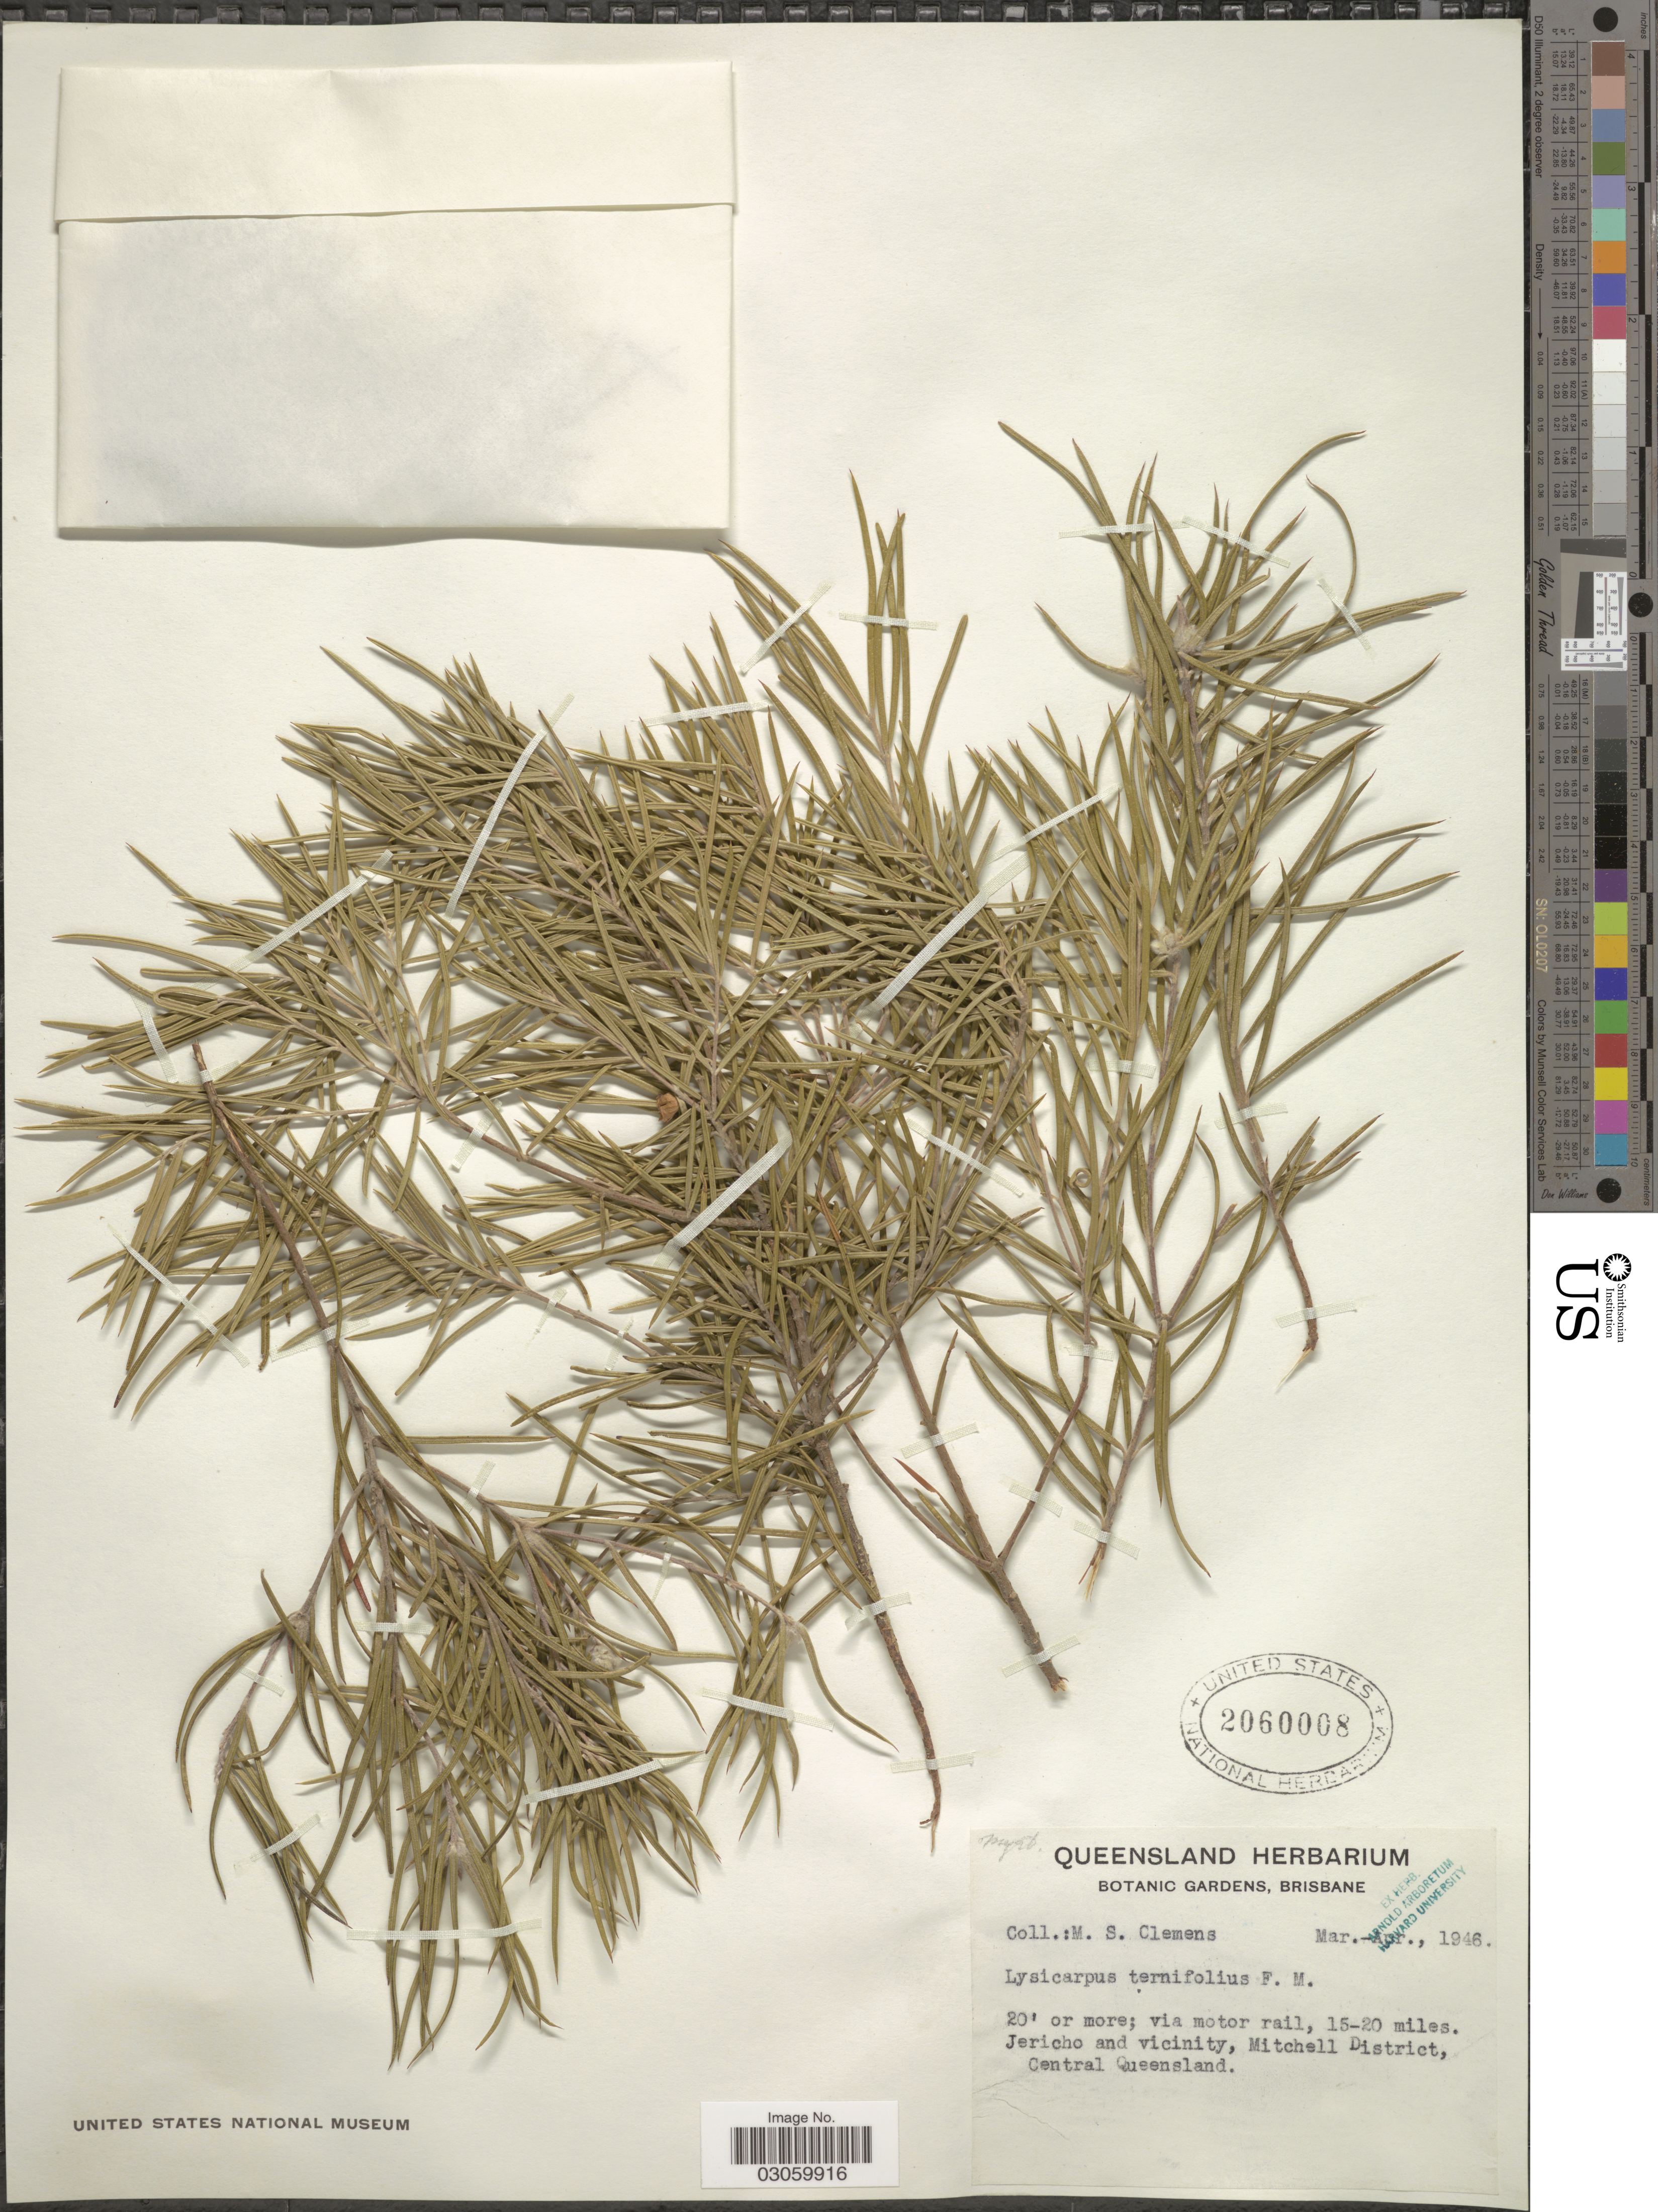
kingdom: Plantae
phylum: Tracheophyta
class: Magnoliopsida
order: Myrtales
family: Myrtaceae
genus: Lysicarpus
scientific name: Lysicarpus ternifolius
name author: F. Muell.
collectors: M. S. Clemens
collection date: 1946-03/1946-04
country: Australia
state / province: Queensland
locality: Via motor rail, 15-20 miles. Jericho and vicinity, Mitchell District, Central Queensland.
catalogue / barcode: US 2060008